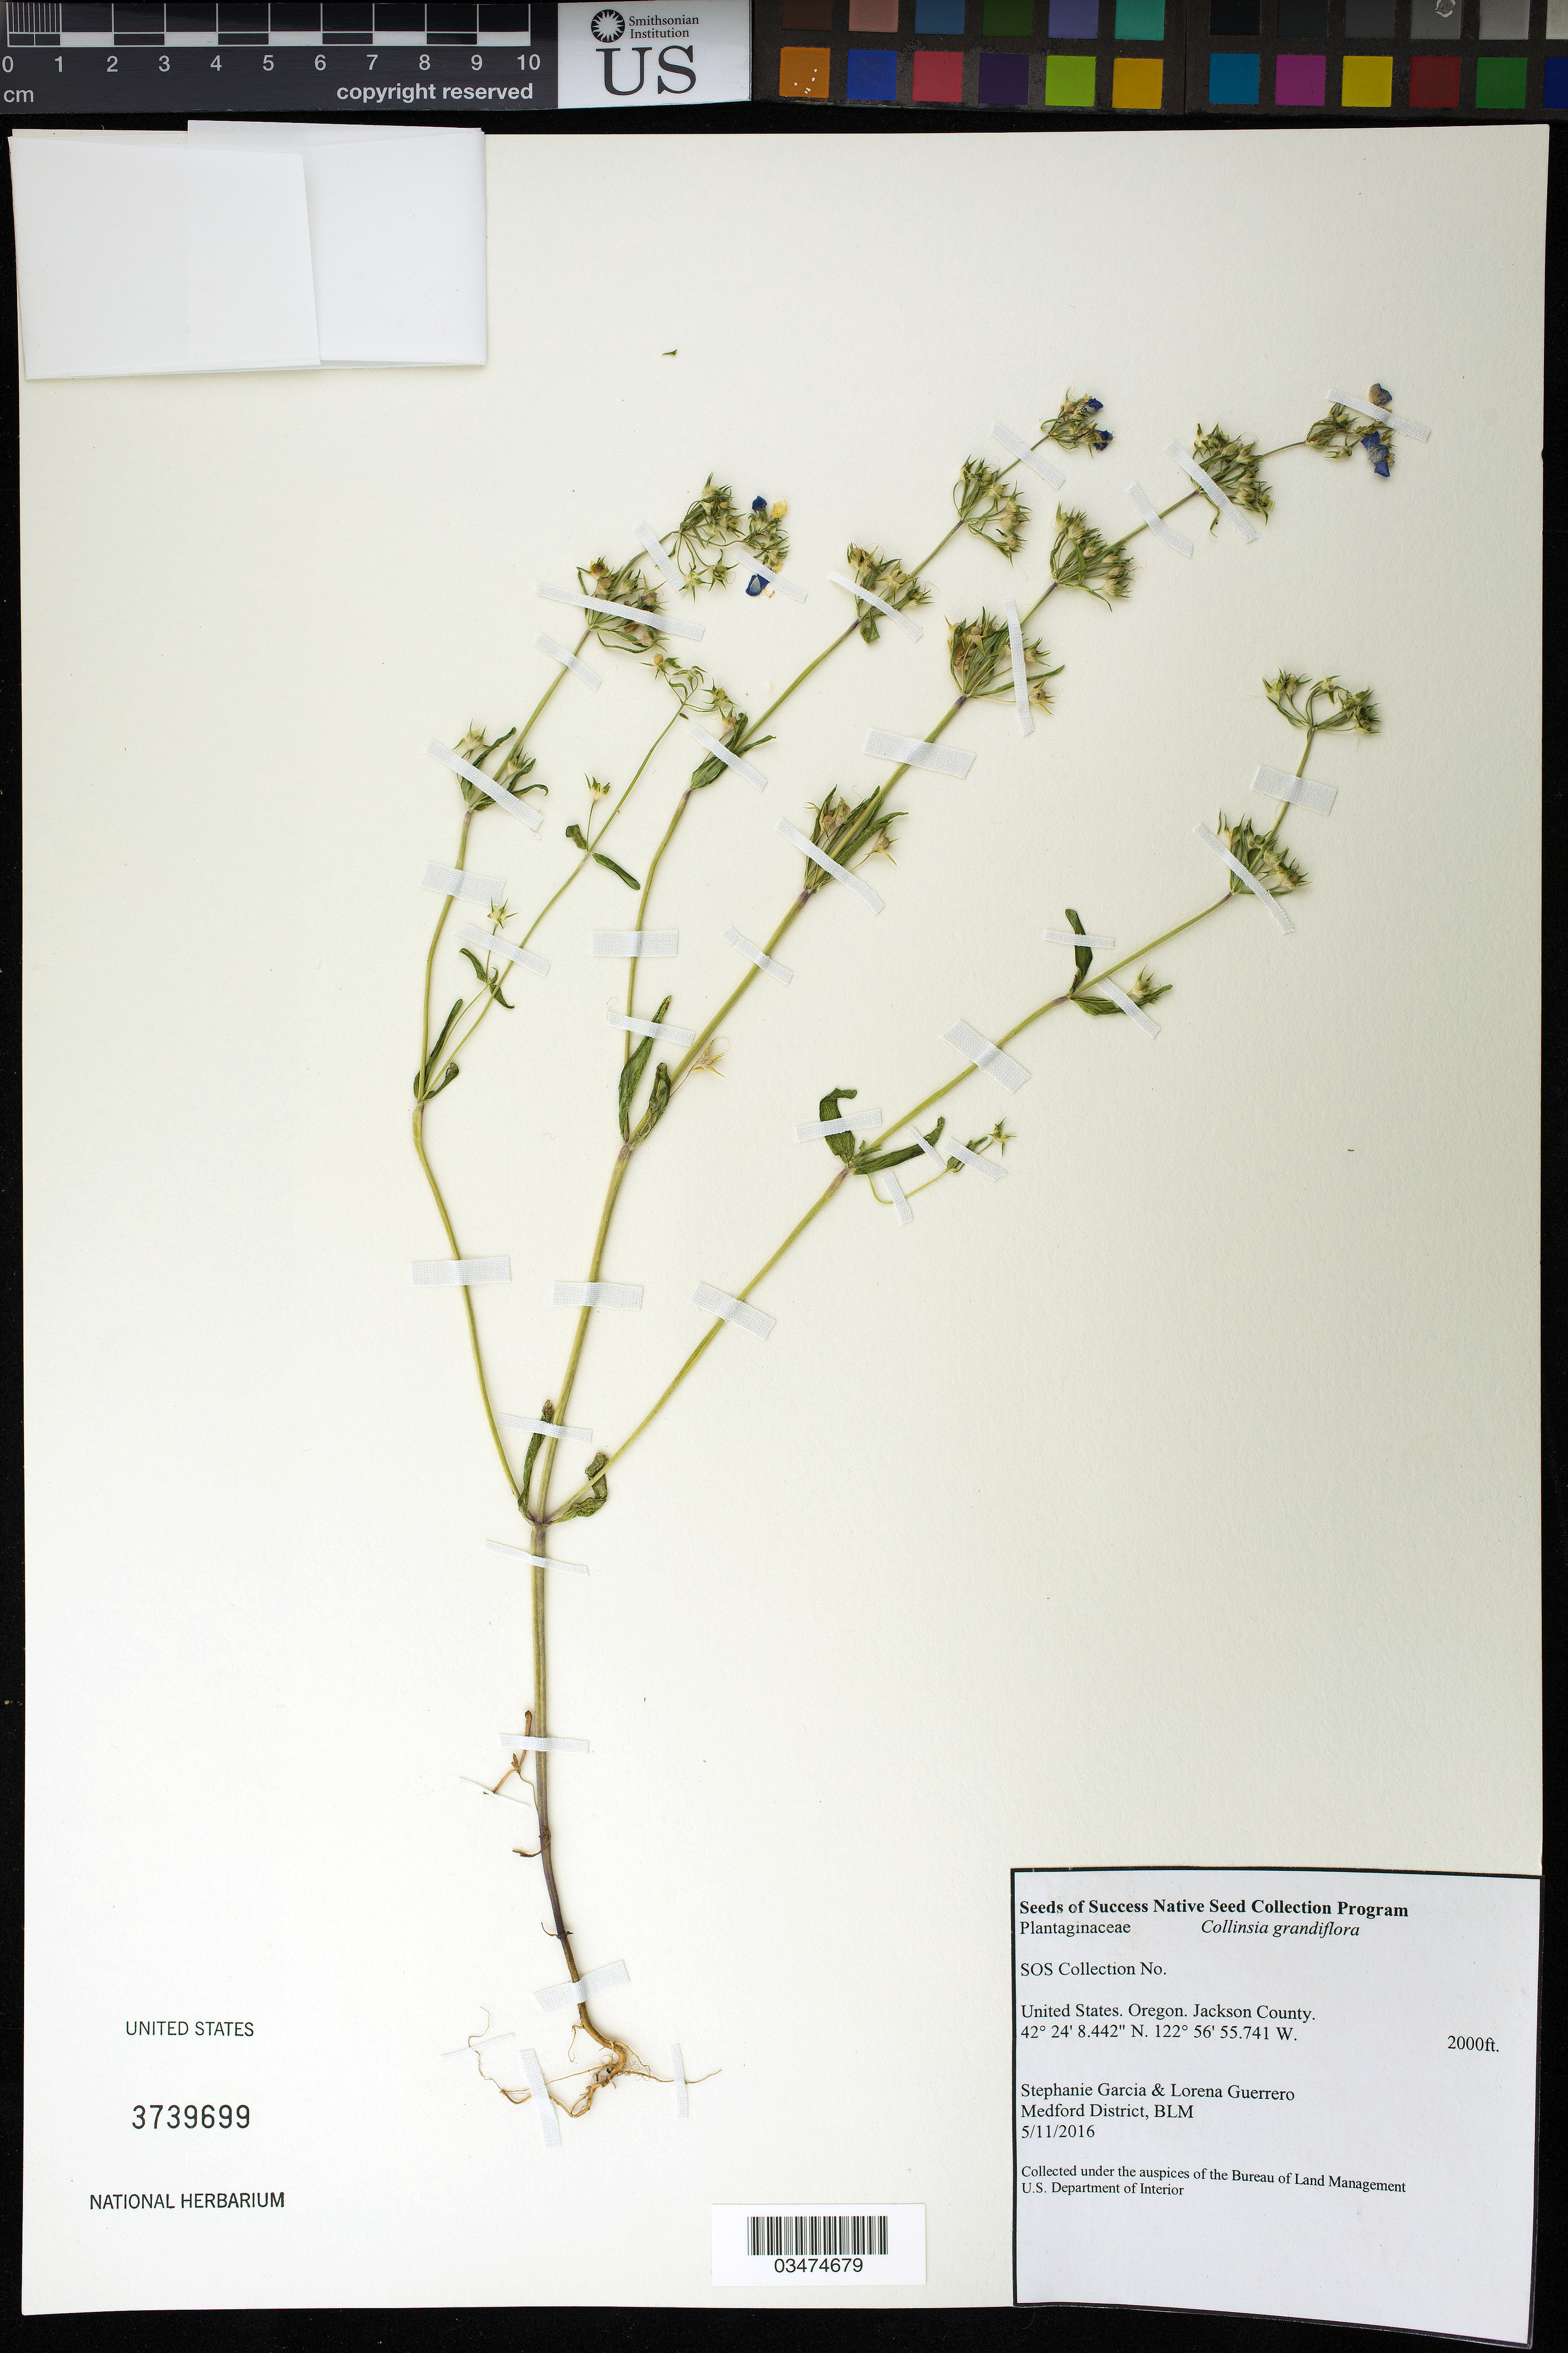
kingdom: Plantae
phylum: Tracheophyta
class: Magnoliopsida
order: Lamiales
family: Plantaginaceae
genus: Collinsia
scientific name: Collinsia grandiflora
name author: Lindl.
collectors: S. Garcia & Guerrero, L.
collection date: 2016-05-11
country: United States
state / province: Oregon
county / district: Jackson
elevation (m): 610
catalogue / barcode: US 3739699